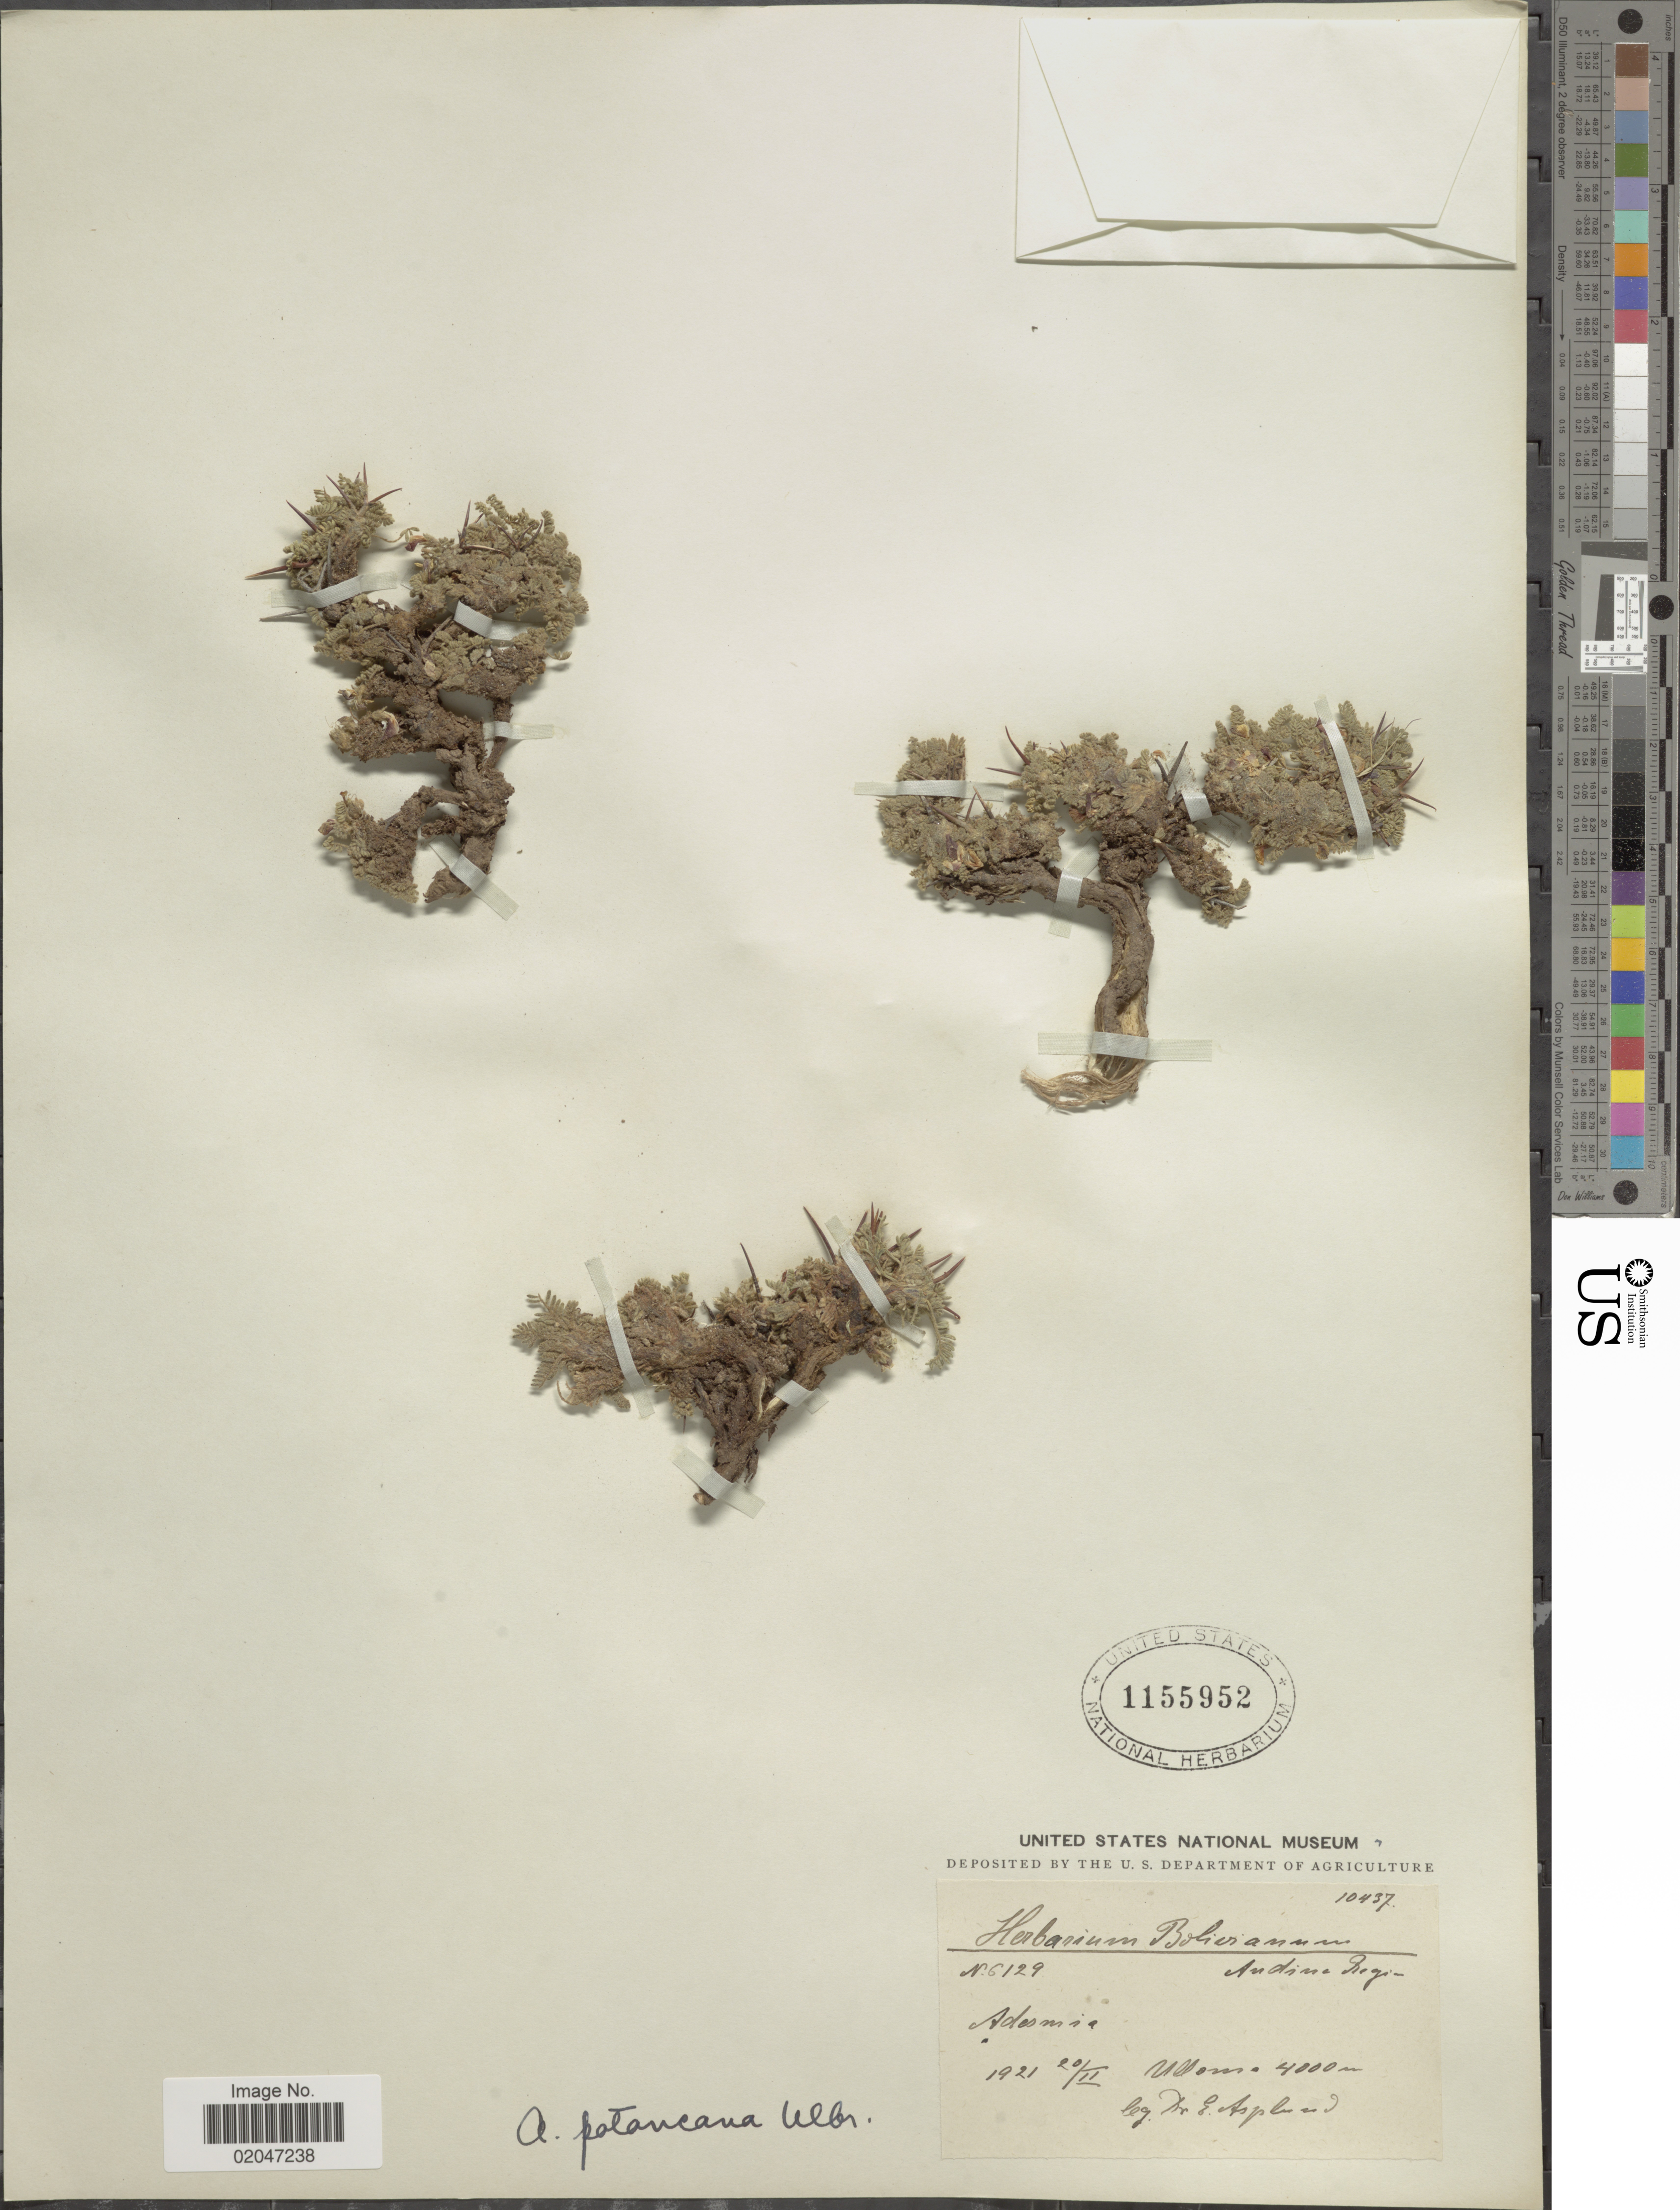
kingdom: Plantae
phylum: Tracheophyta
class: Magnoliopsida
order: Fabales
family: Fabaceae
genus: Adesmia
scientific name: Adesmia schickendantrii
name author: Griseb.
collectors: E. Asplund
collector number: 6129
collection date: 1921-02-20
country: Bolivia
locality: Ulloma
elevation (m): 4000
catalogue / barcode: US 1155952